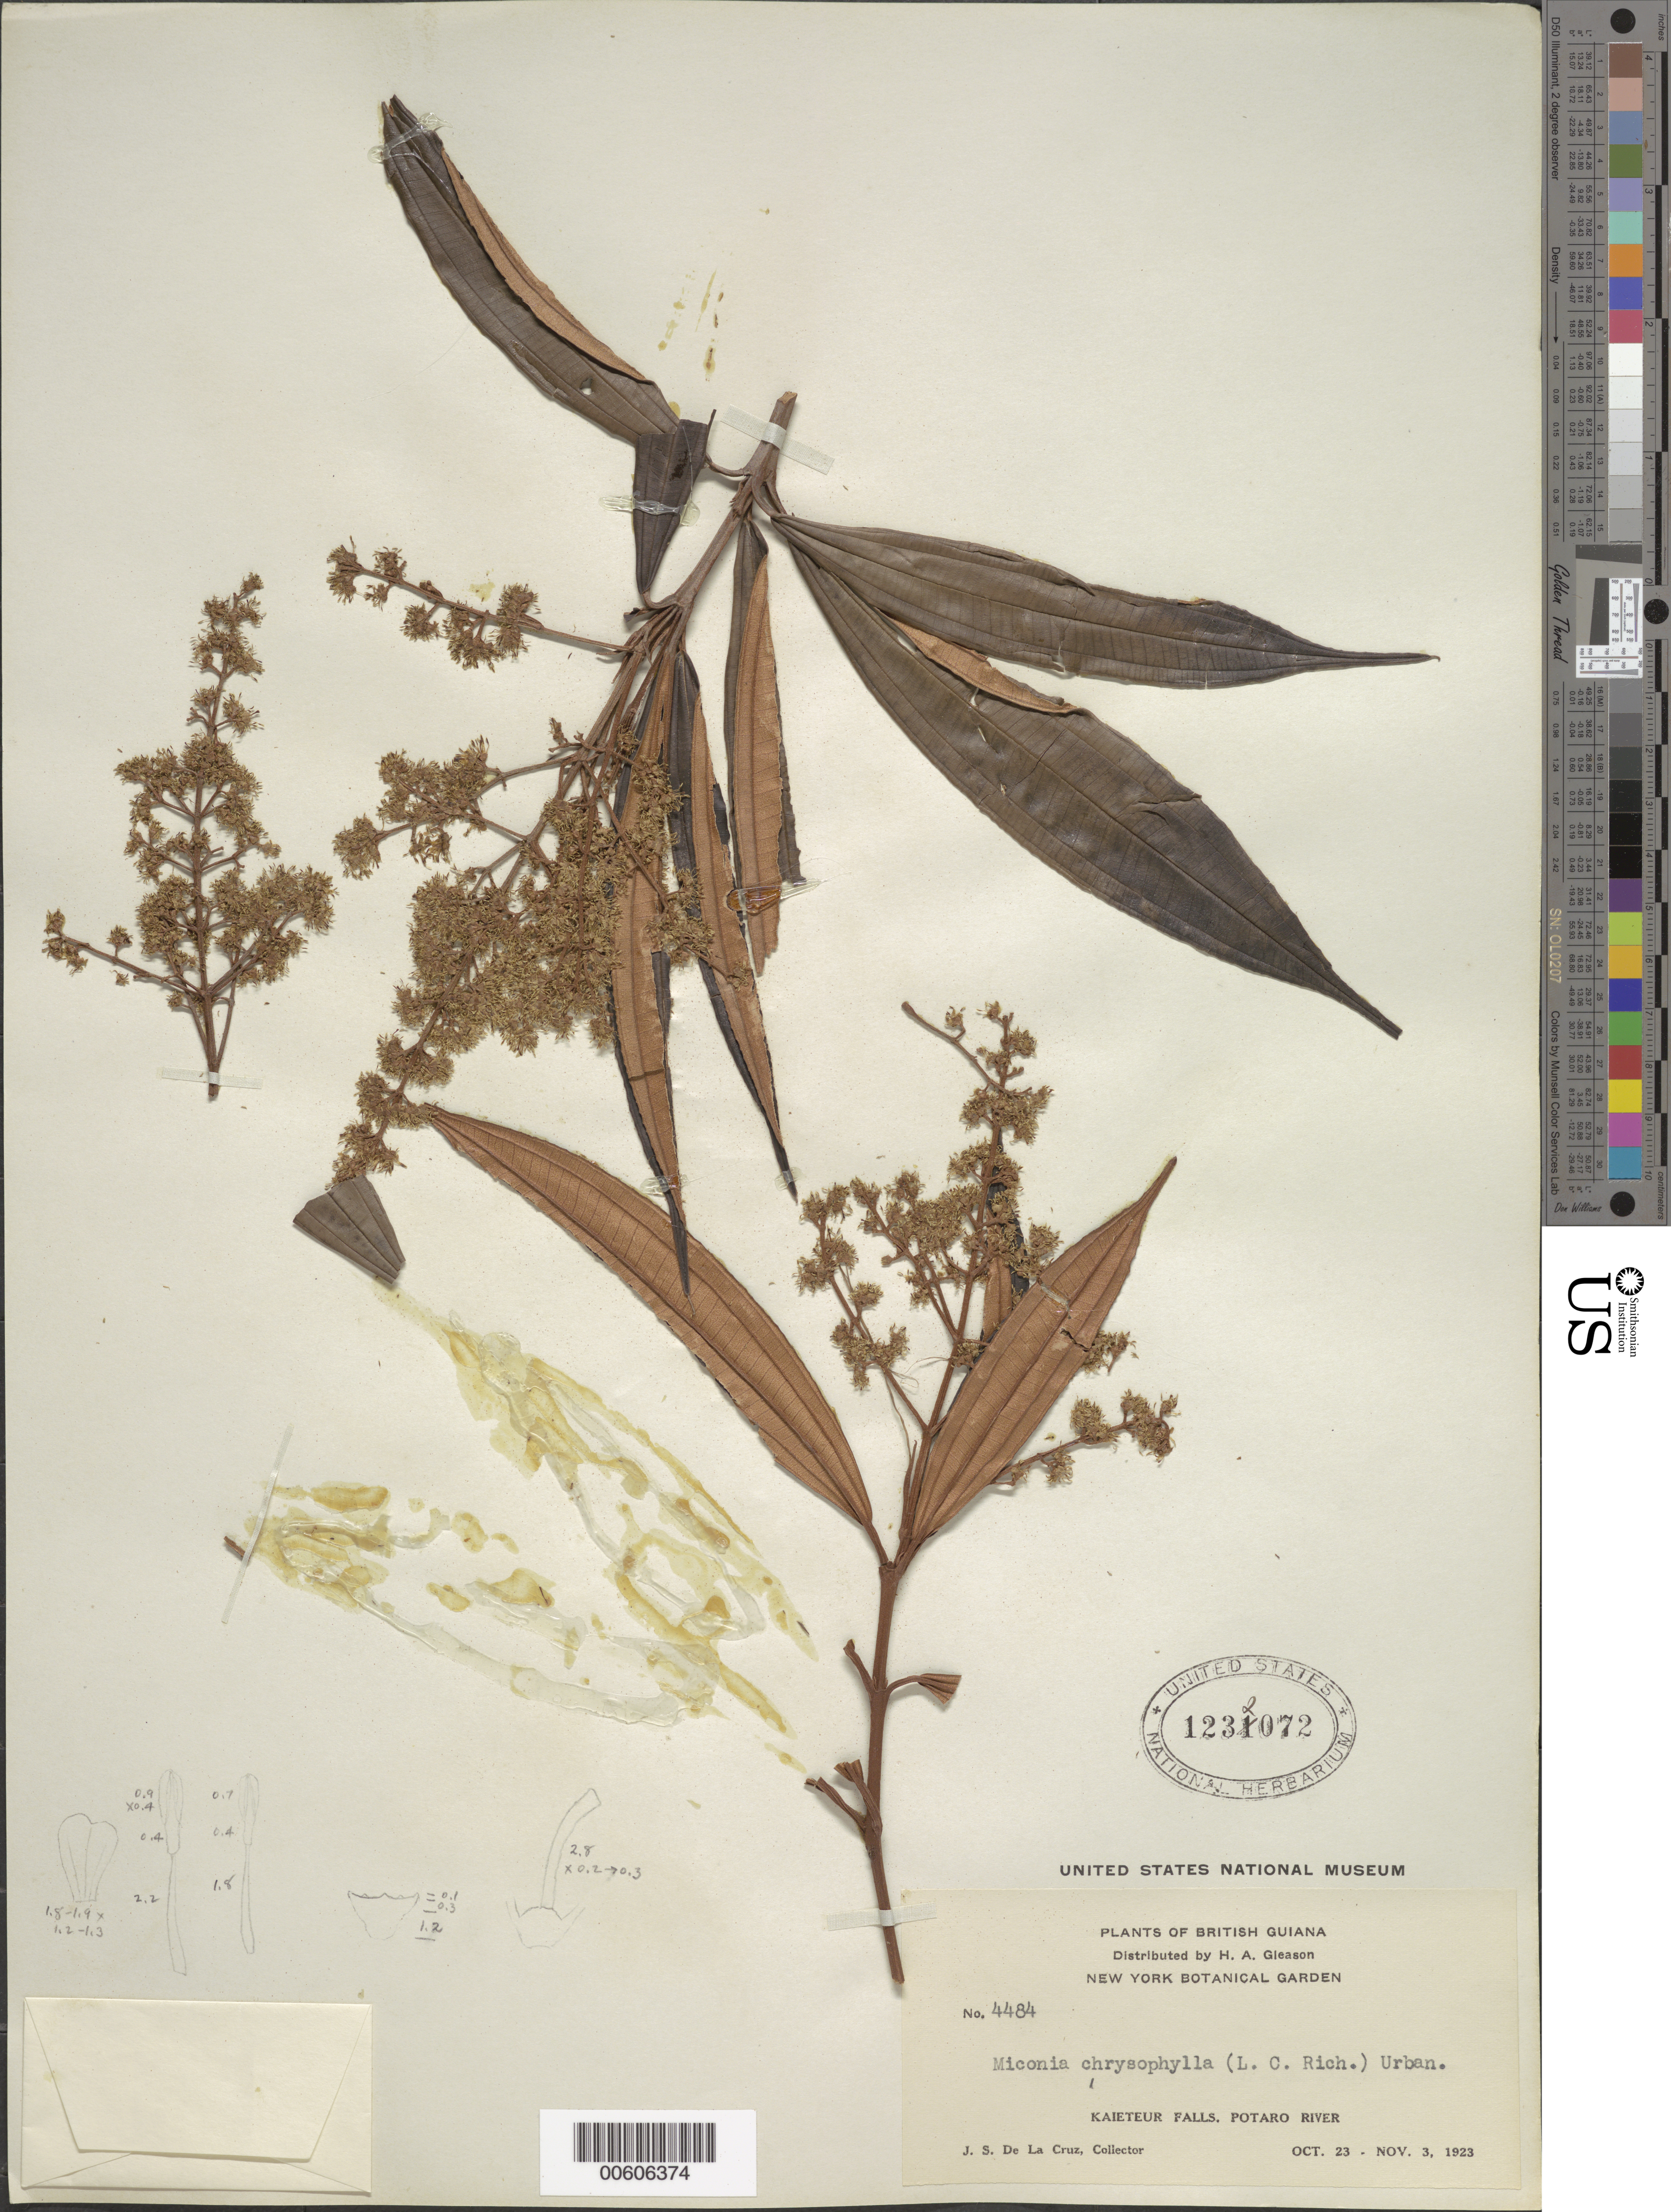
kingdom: Plantae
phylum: Tracheophyta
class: Magnoliopsida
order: Myrtales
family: Melastomataceae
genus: Miconia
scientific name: Miconia chrysophylla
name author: (Rich.) Urb.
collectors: J. S. de la Cruz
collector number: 4484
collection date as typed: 23-Oct-23 to 3-Nov-23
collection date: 1923-10-23/1923-11-03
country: Guyana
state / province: Potaro-Siparuni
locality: Kaieteur Falls, Potaro R.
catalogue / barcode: US 1232072